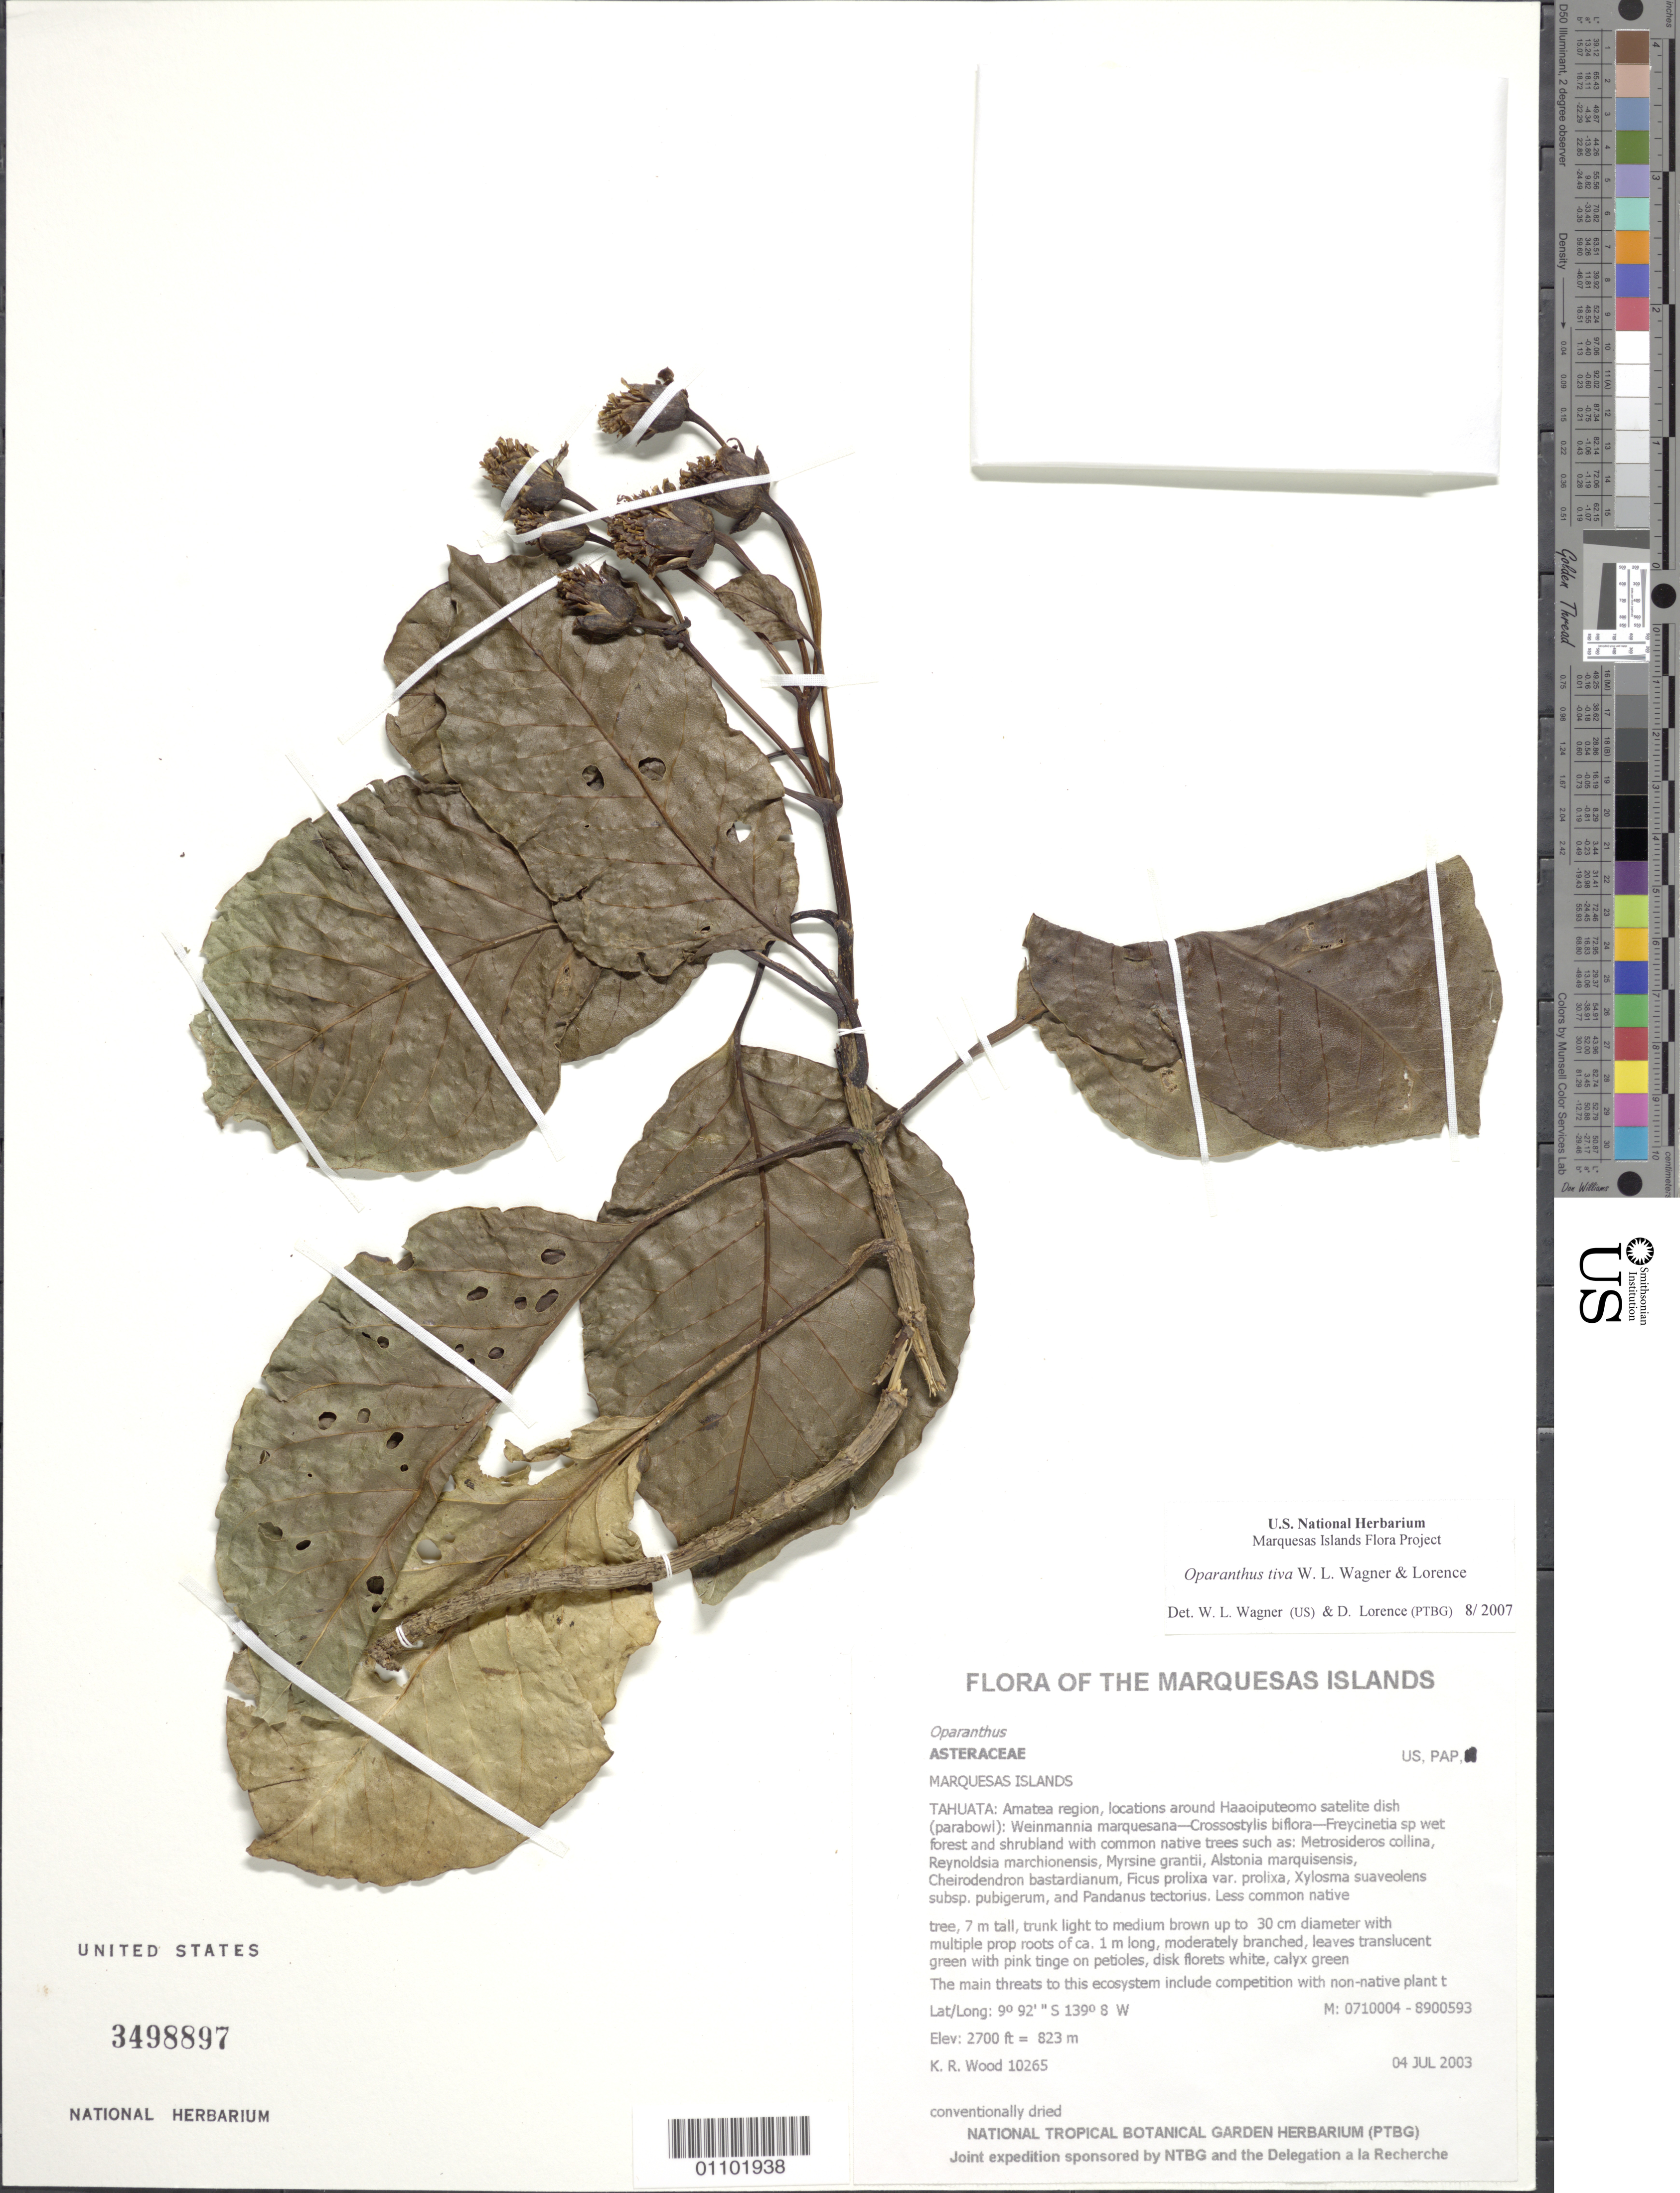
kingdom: Plantae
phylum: Tracheophyta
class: Magnoliopsida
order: Asterales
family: Asteraceae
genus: Oparanthus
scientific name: Oparanthus tiva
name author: W.L. Wagner & Lorence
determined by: Wagner, W. L.; Lorence, David H.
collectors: K. R. Wood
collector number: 10265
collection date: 2003-07-04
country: French Polynesia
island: Tahuata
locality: Amatea region, locations around Haaoiputeomo satelite dish (parabowl)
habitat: Weinmannia marquesana, Crossostylis biflora, Freycinetia sp. wet forest and shrubland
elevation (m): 823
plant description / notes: The main threats to this ecosystem include competition with non-native plant taxa such as Ageratum conyzoides, Elephantopus mollis, Psidium guajava, Spathoglottis plicata, Zingiber zerumbet, Paspalum conjugatum, Paspalum paniculatum, Rhynchelytrum repens,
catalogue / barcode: US 3498897